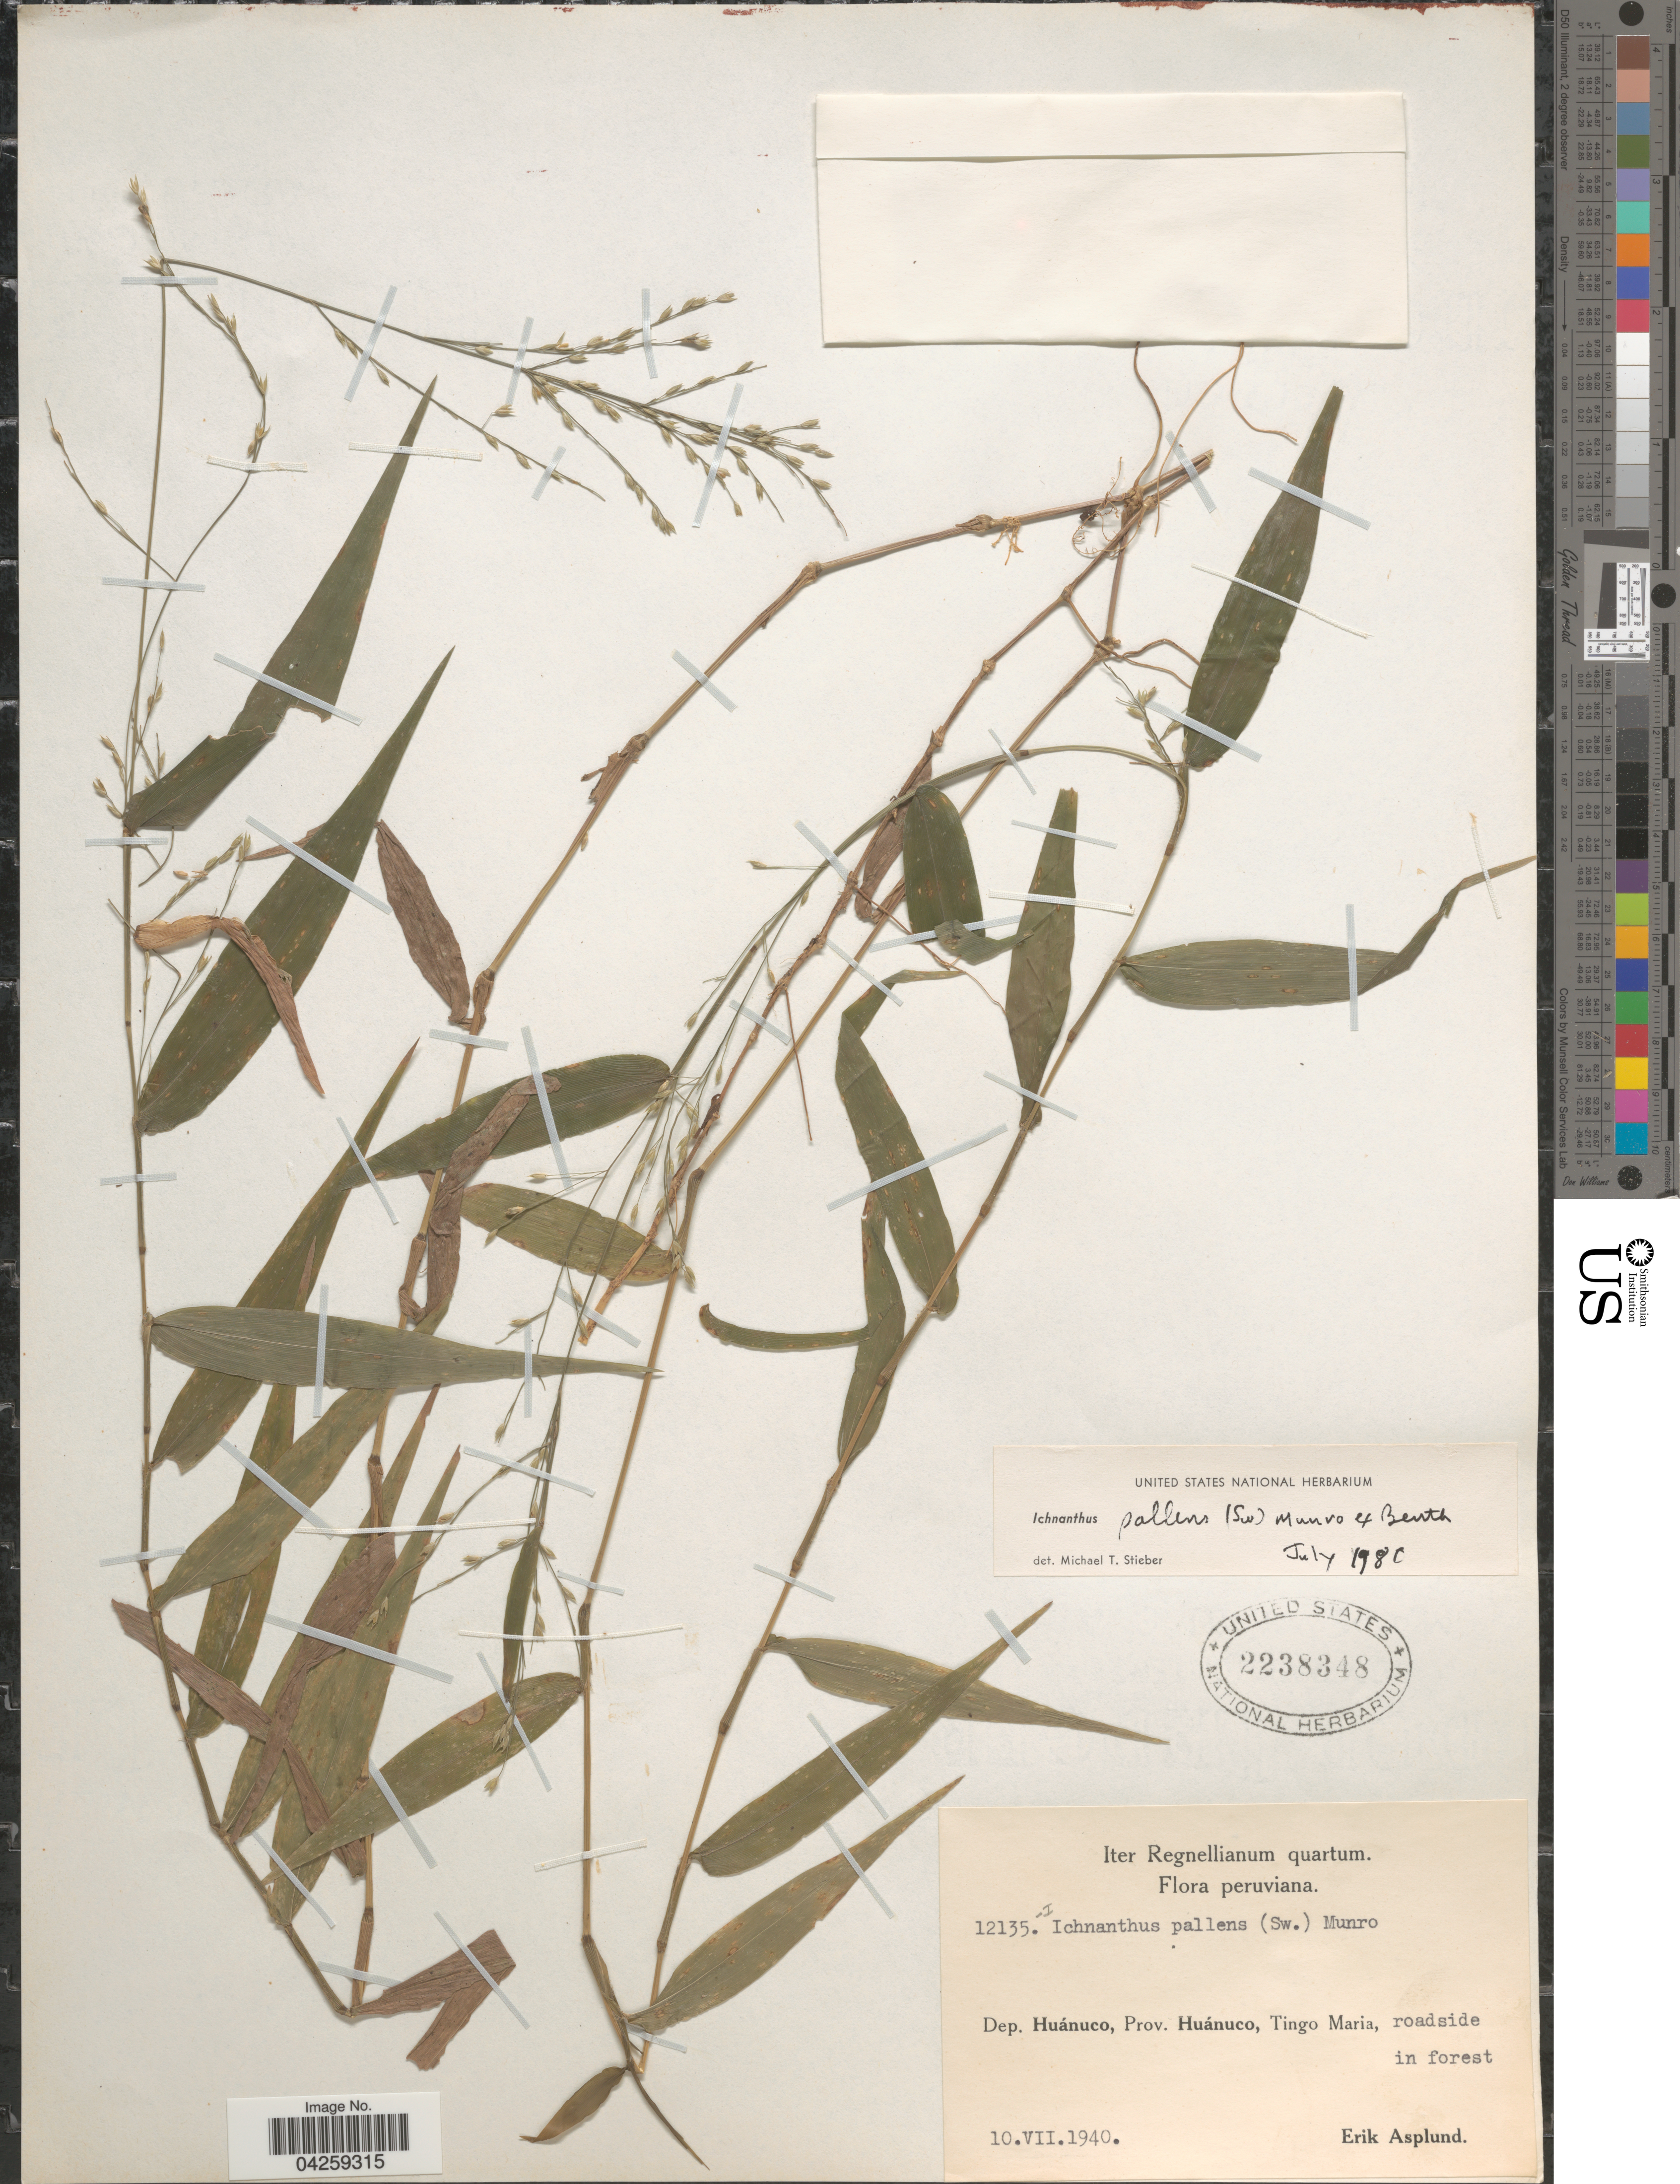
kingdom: Plantae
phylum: Tracheophyta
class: Liliopsida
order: Poales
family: Poaceae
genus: Ichnanthus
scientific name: Ichnanthus pallens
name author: (Sw.) Munro ex Benth.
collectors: E. Asplund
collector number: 12135I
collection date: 1940-07-10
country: Peru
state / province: Huánuco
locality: Iter Regnellianum quartum. Peruviana. Dep. Huánuco, Tingo Maria, roadside in forest.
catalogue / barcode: US 2238348